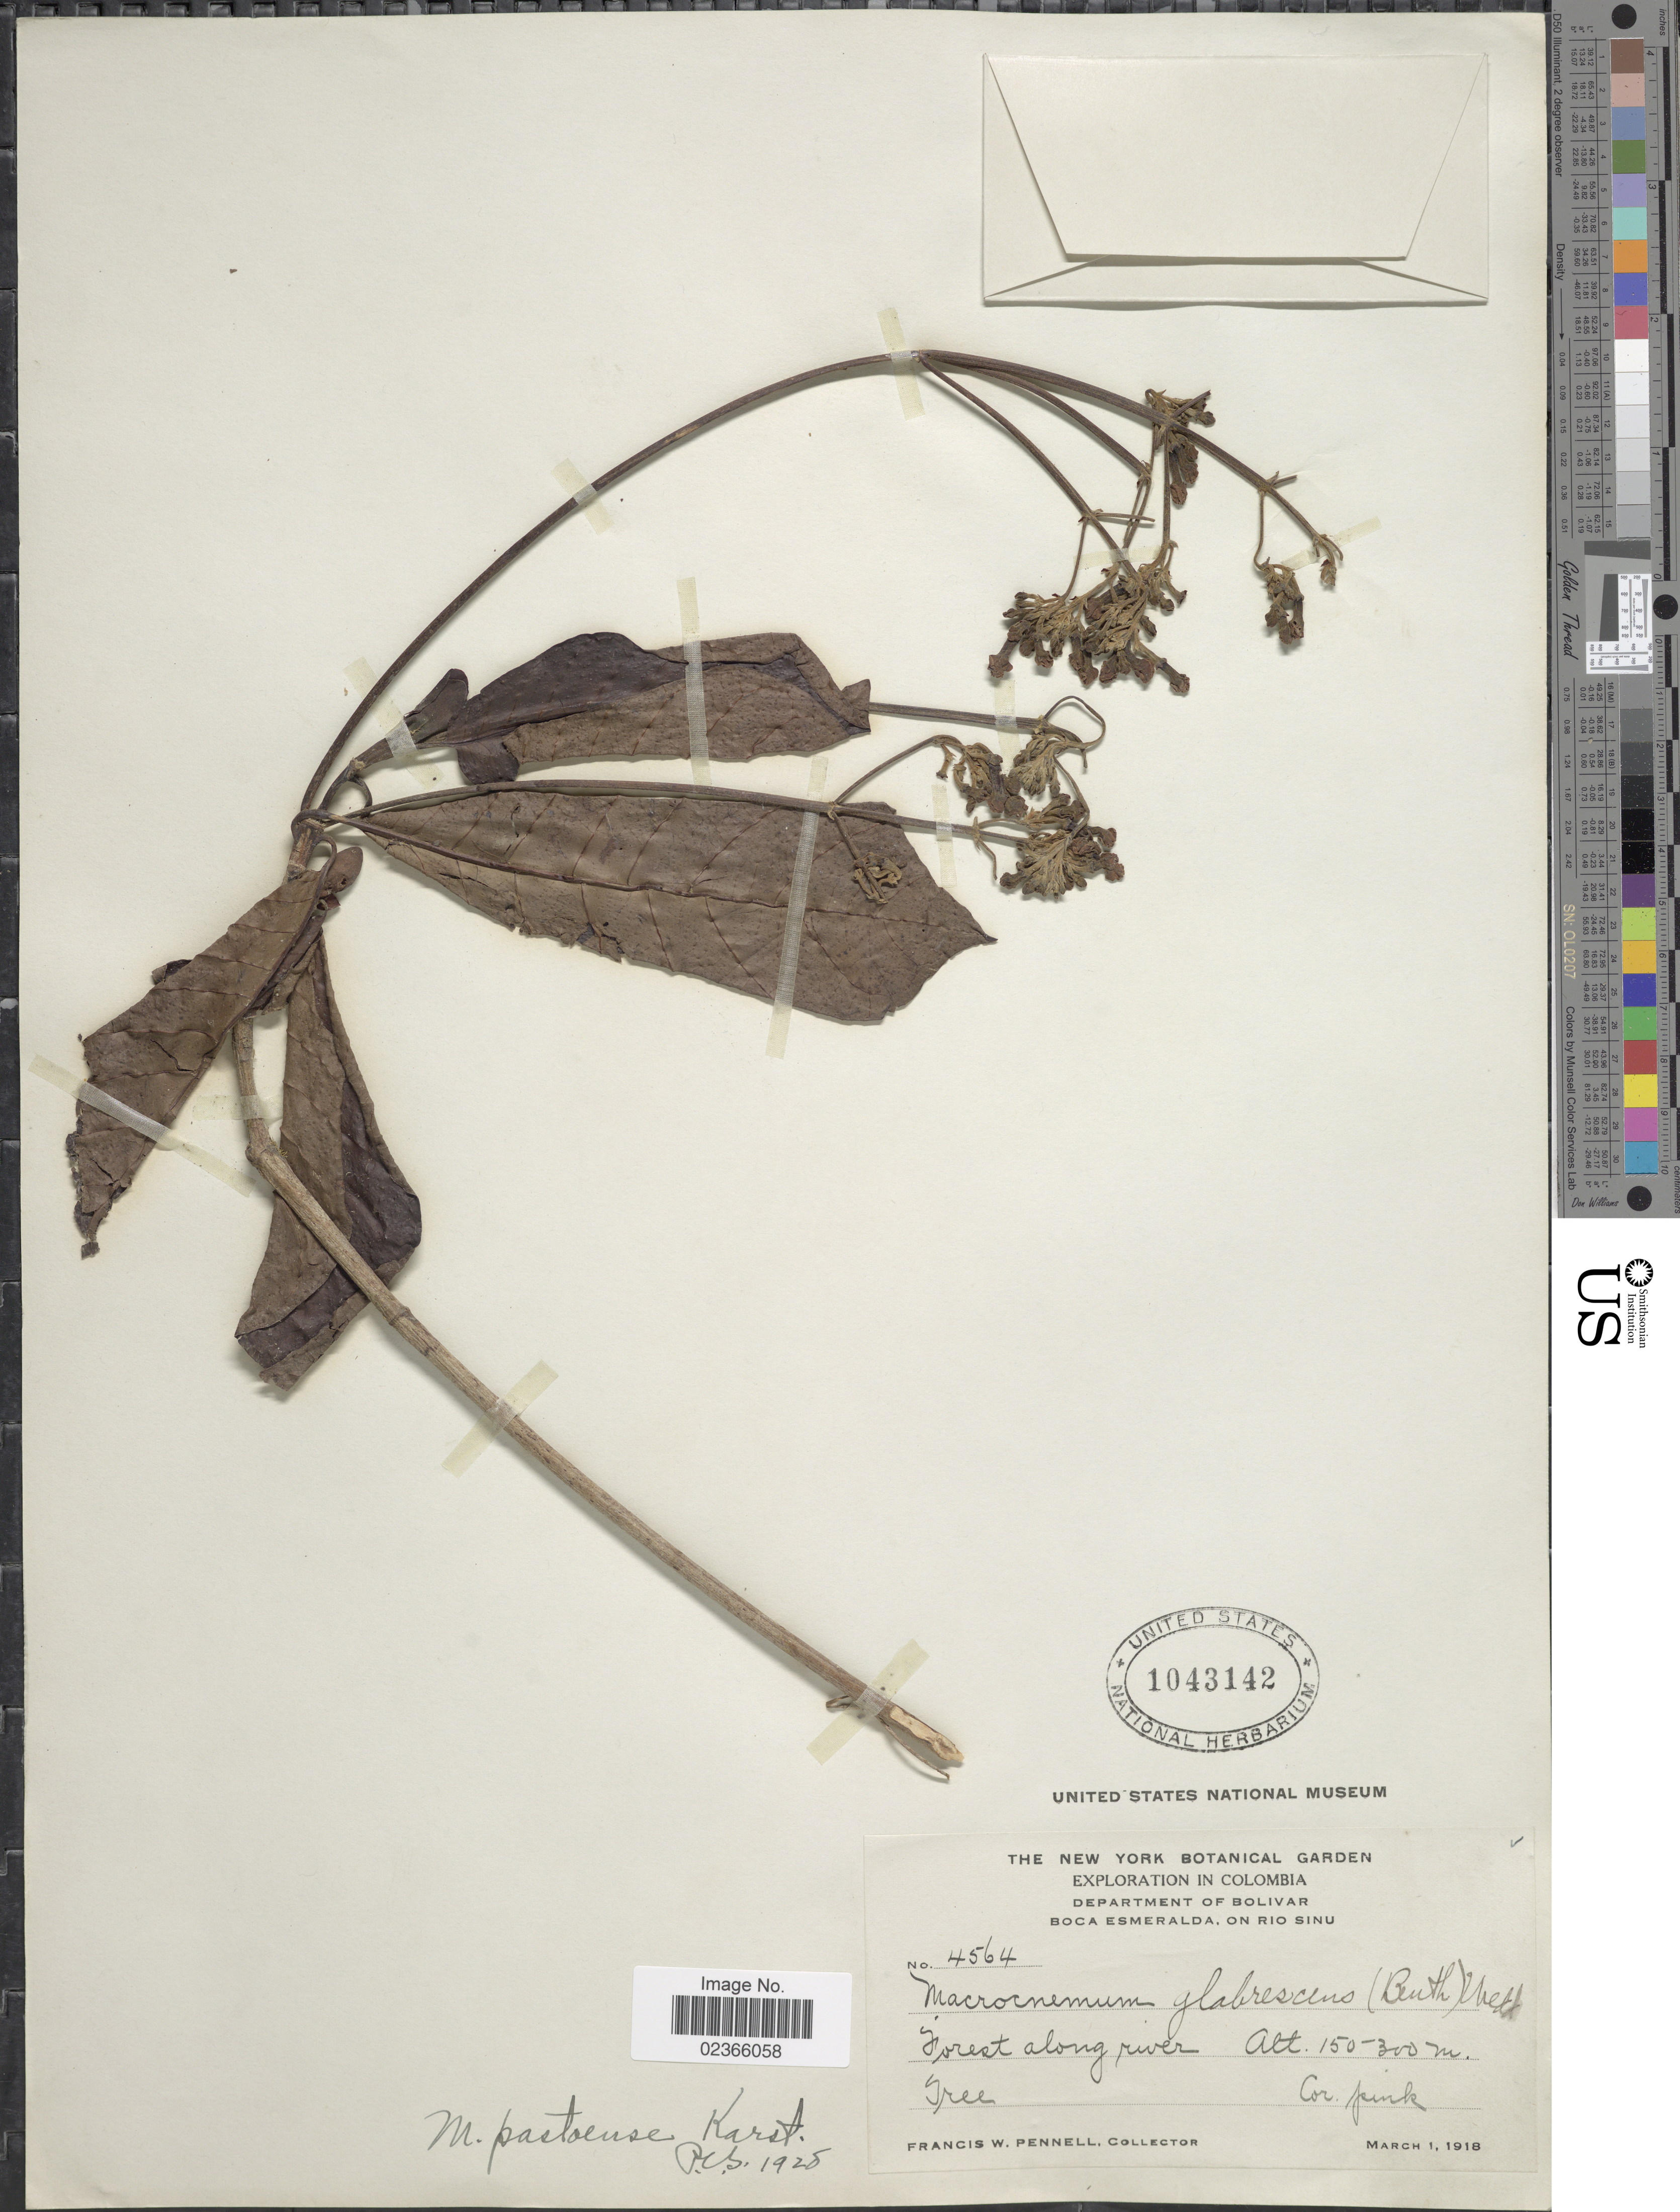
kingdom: Plantae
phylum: Tracheophyta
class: Magnoliopsida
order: Gentianales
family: Rubiaceae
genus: Macrocnemum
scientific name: Macrocnemum pastoense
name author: H. Karst.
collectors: F. W. Pennell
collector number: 4564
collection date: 1918-03-01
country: Colombia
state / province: Bolívar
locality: Department of Bolivar, Boca Esmeralda, on Rio Sinu. Fores along river.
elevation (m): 150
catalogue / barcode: US 1043142